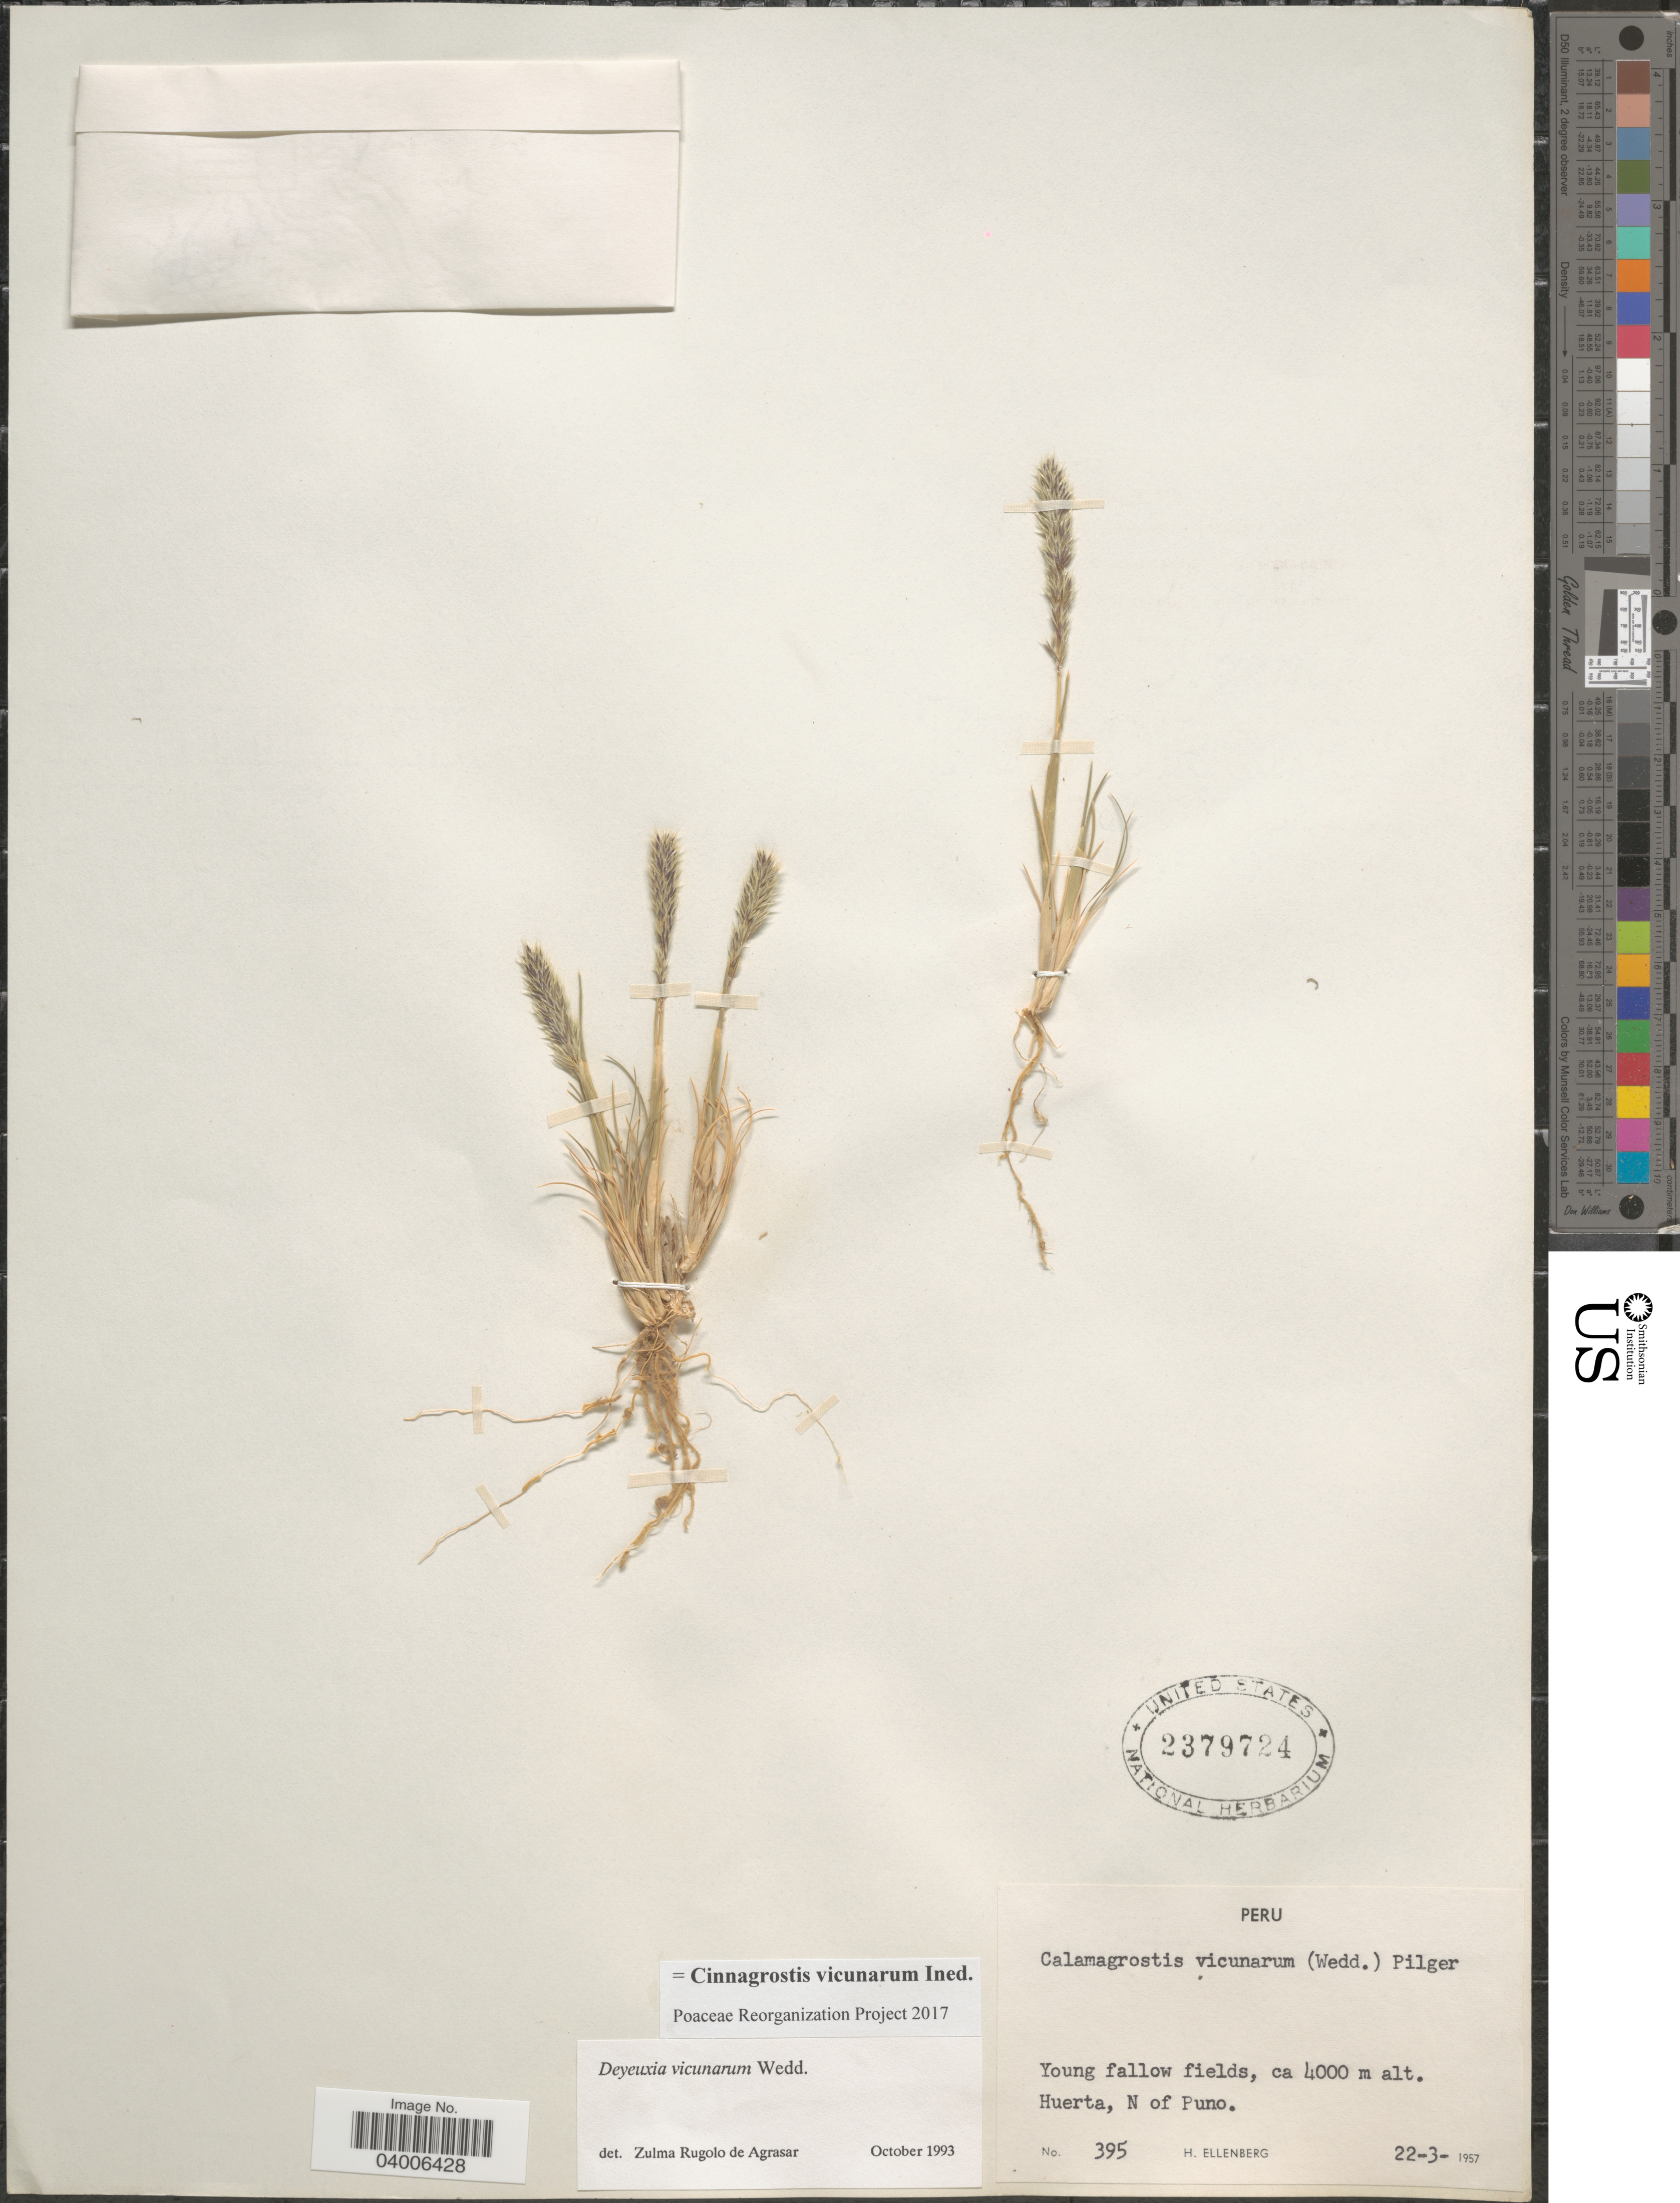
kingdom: Plantae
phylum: Tracheophyta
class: Liliopsida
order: Poales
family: Poaceae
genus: Cinnagrostis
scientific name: Cinnagrostis vicunarum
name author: (Wedd.) P.M. Peterson et al.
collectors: H. Ellenberg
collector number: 395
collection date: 1957-03-22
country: Peru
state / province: Puno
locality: Young fallow fields, Huerta, N of Puno.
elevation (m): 4000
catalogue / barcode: US 2379724